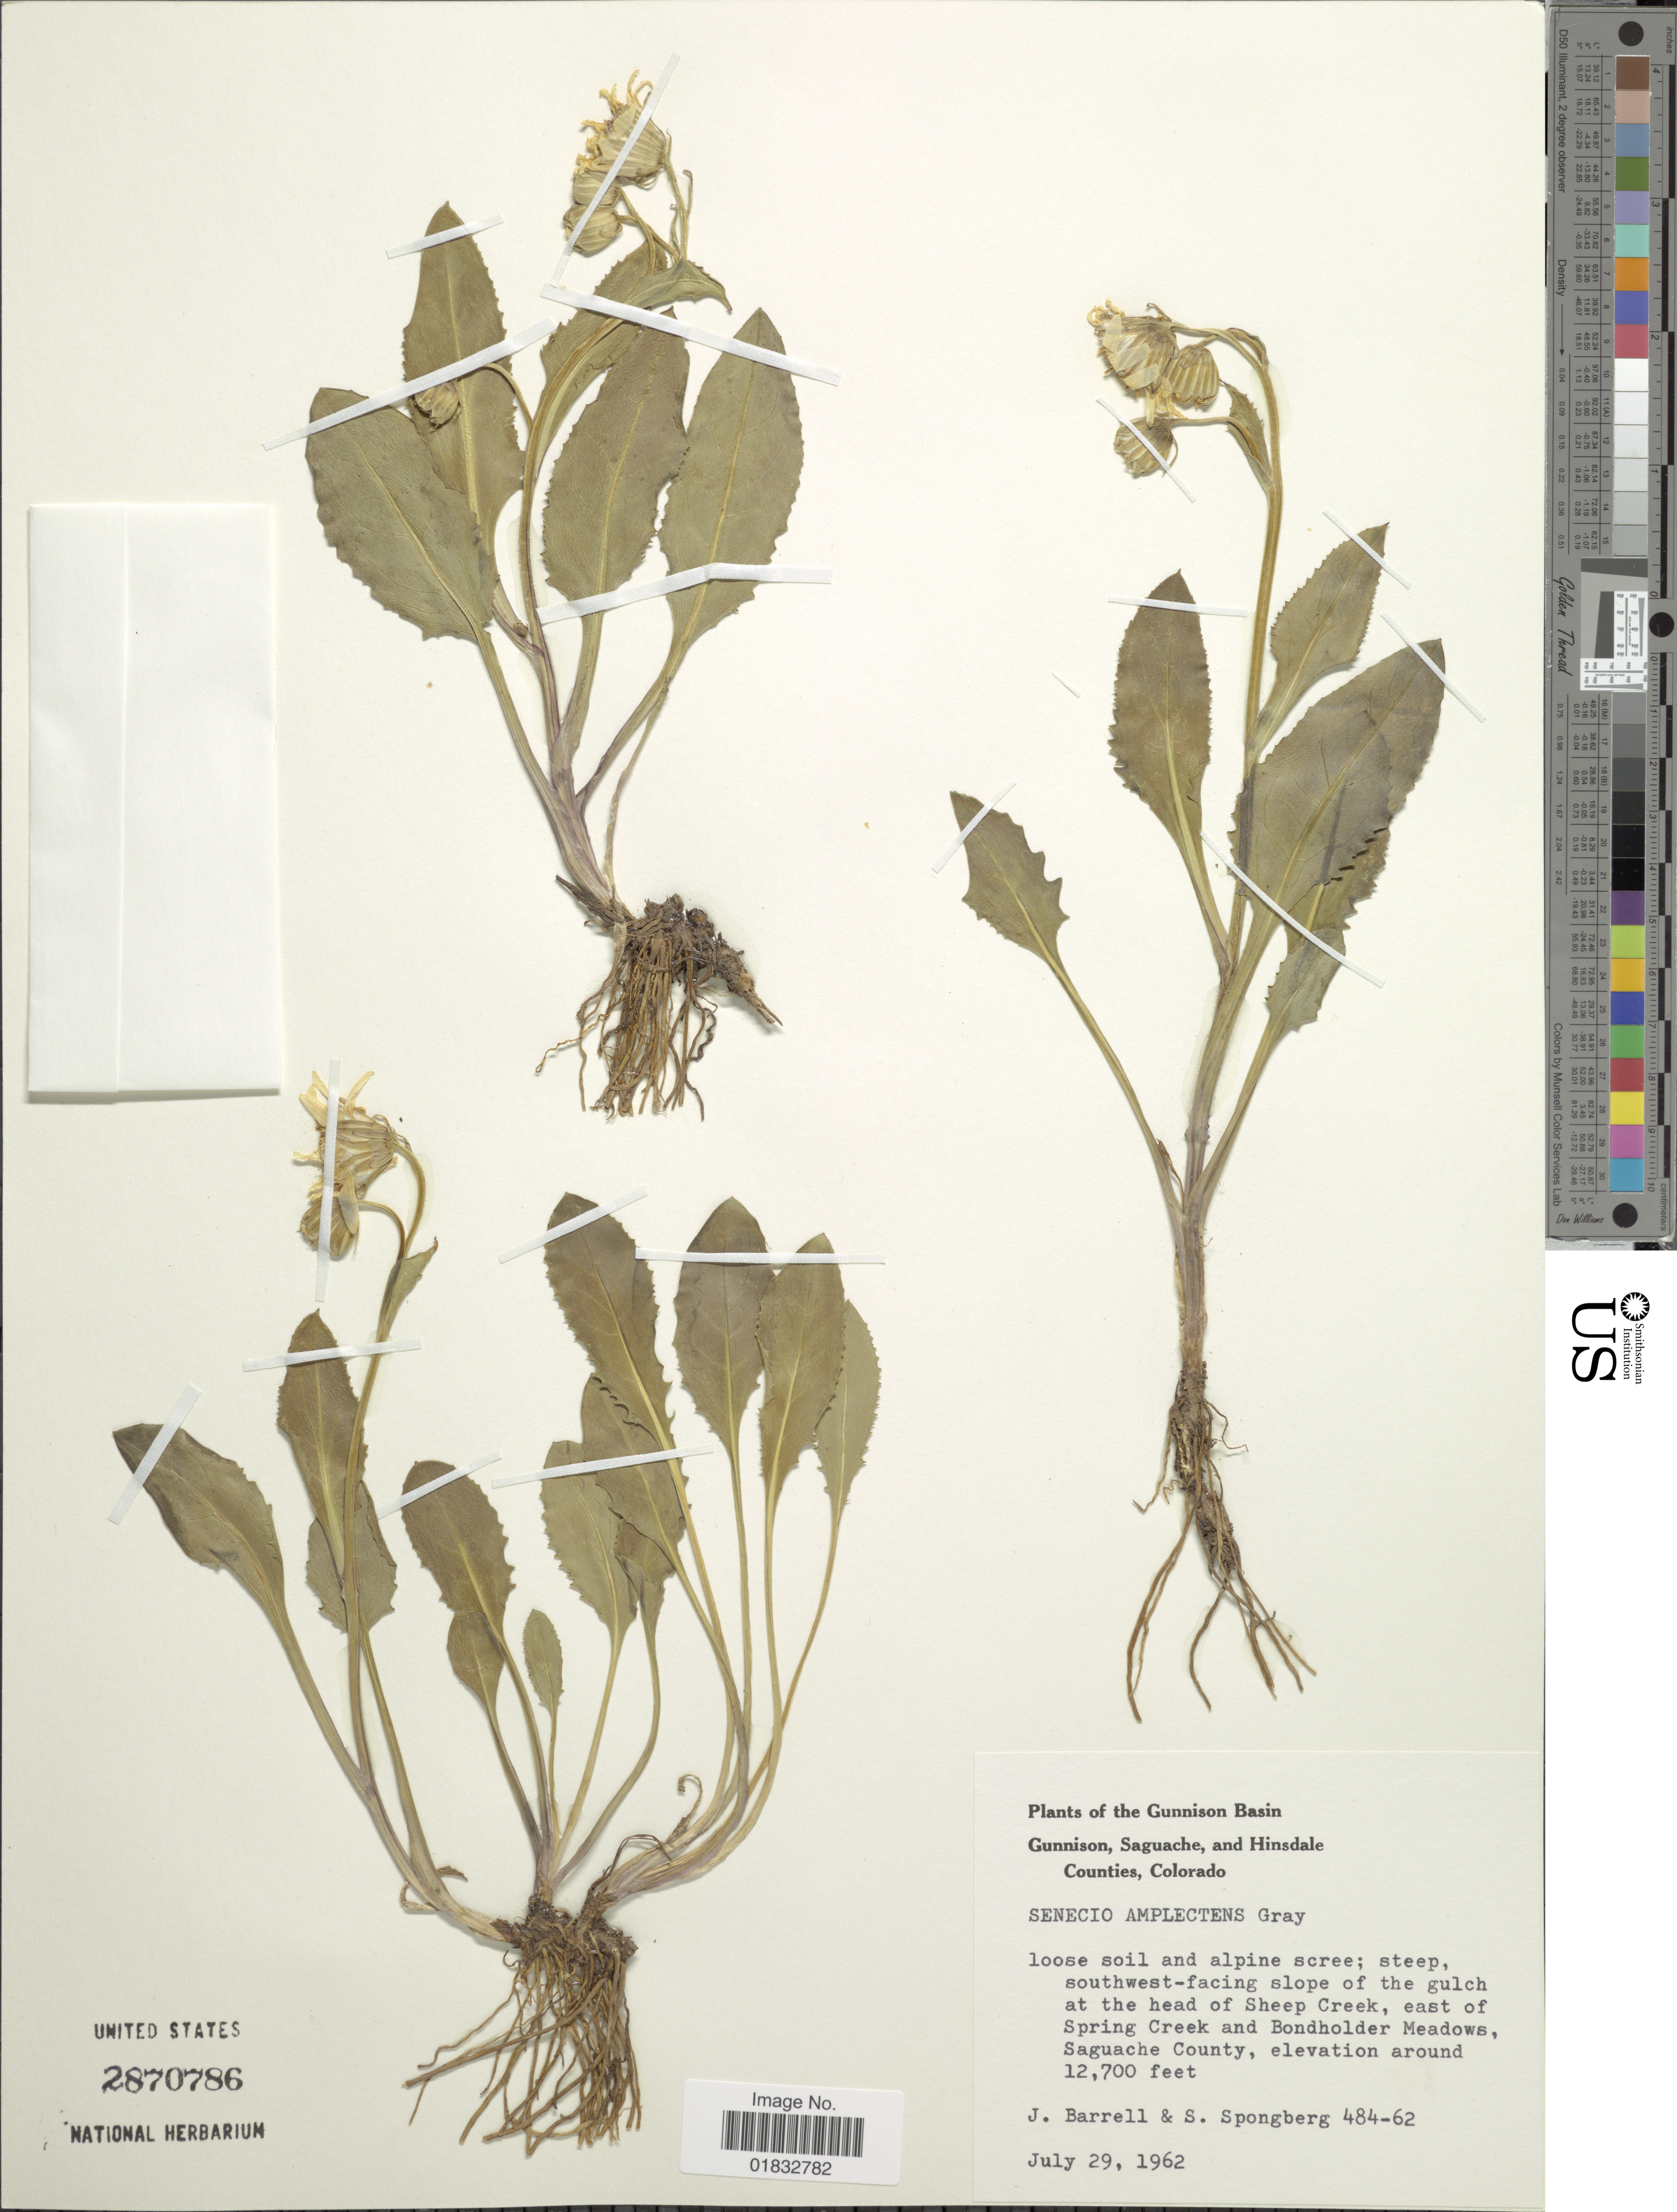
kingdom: Plantae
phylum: Tracheophyta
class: Magnoliopsida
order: Asterales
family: Asteraceae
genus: Senecio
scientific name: Senecio amplectens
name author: A. Gray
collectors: J. Barrell & S. A.Spongberg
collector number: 484-62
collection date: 1962-07-29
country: United States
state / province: Colorado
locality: The Gunnison Basin Gunnison, Saguache, and Hinsdale Counties, steep, southwest-facing slope of the gulch at the head of Sheep Creek, east of Spring Creek and Bondholder Meadows, Saguache County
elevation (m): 3871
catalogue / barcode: US 2870786